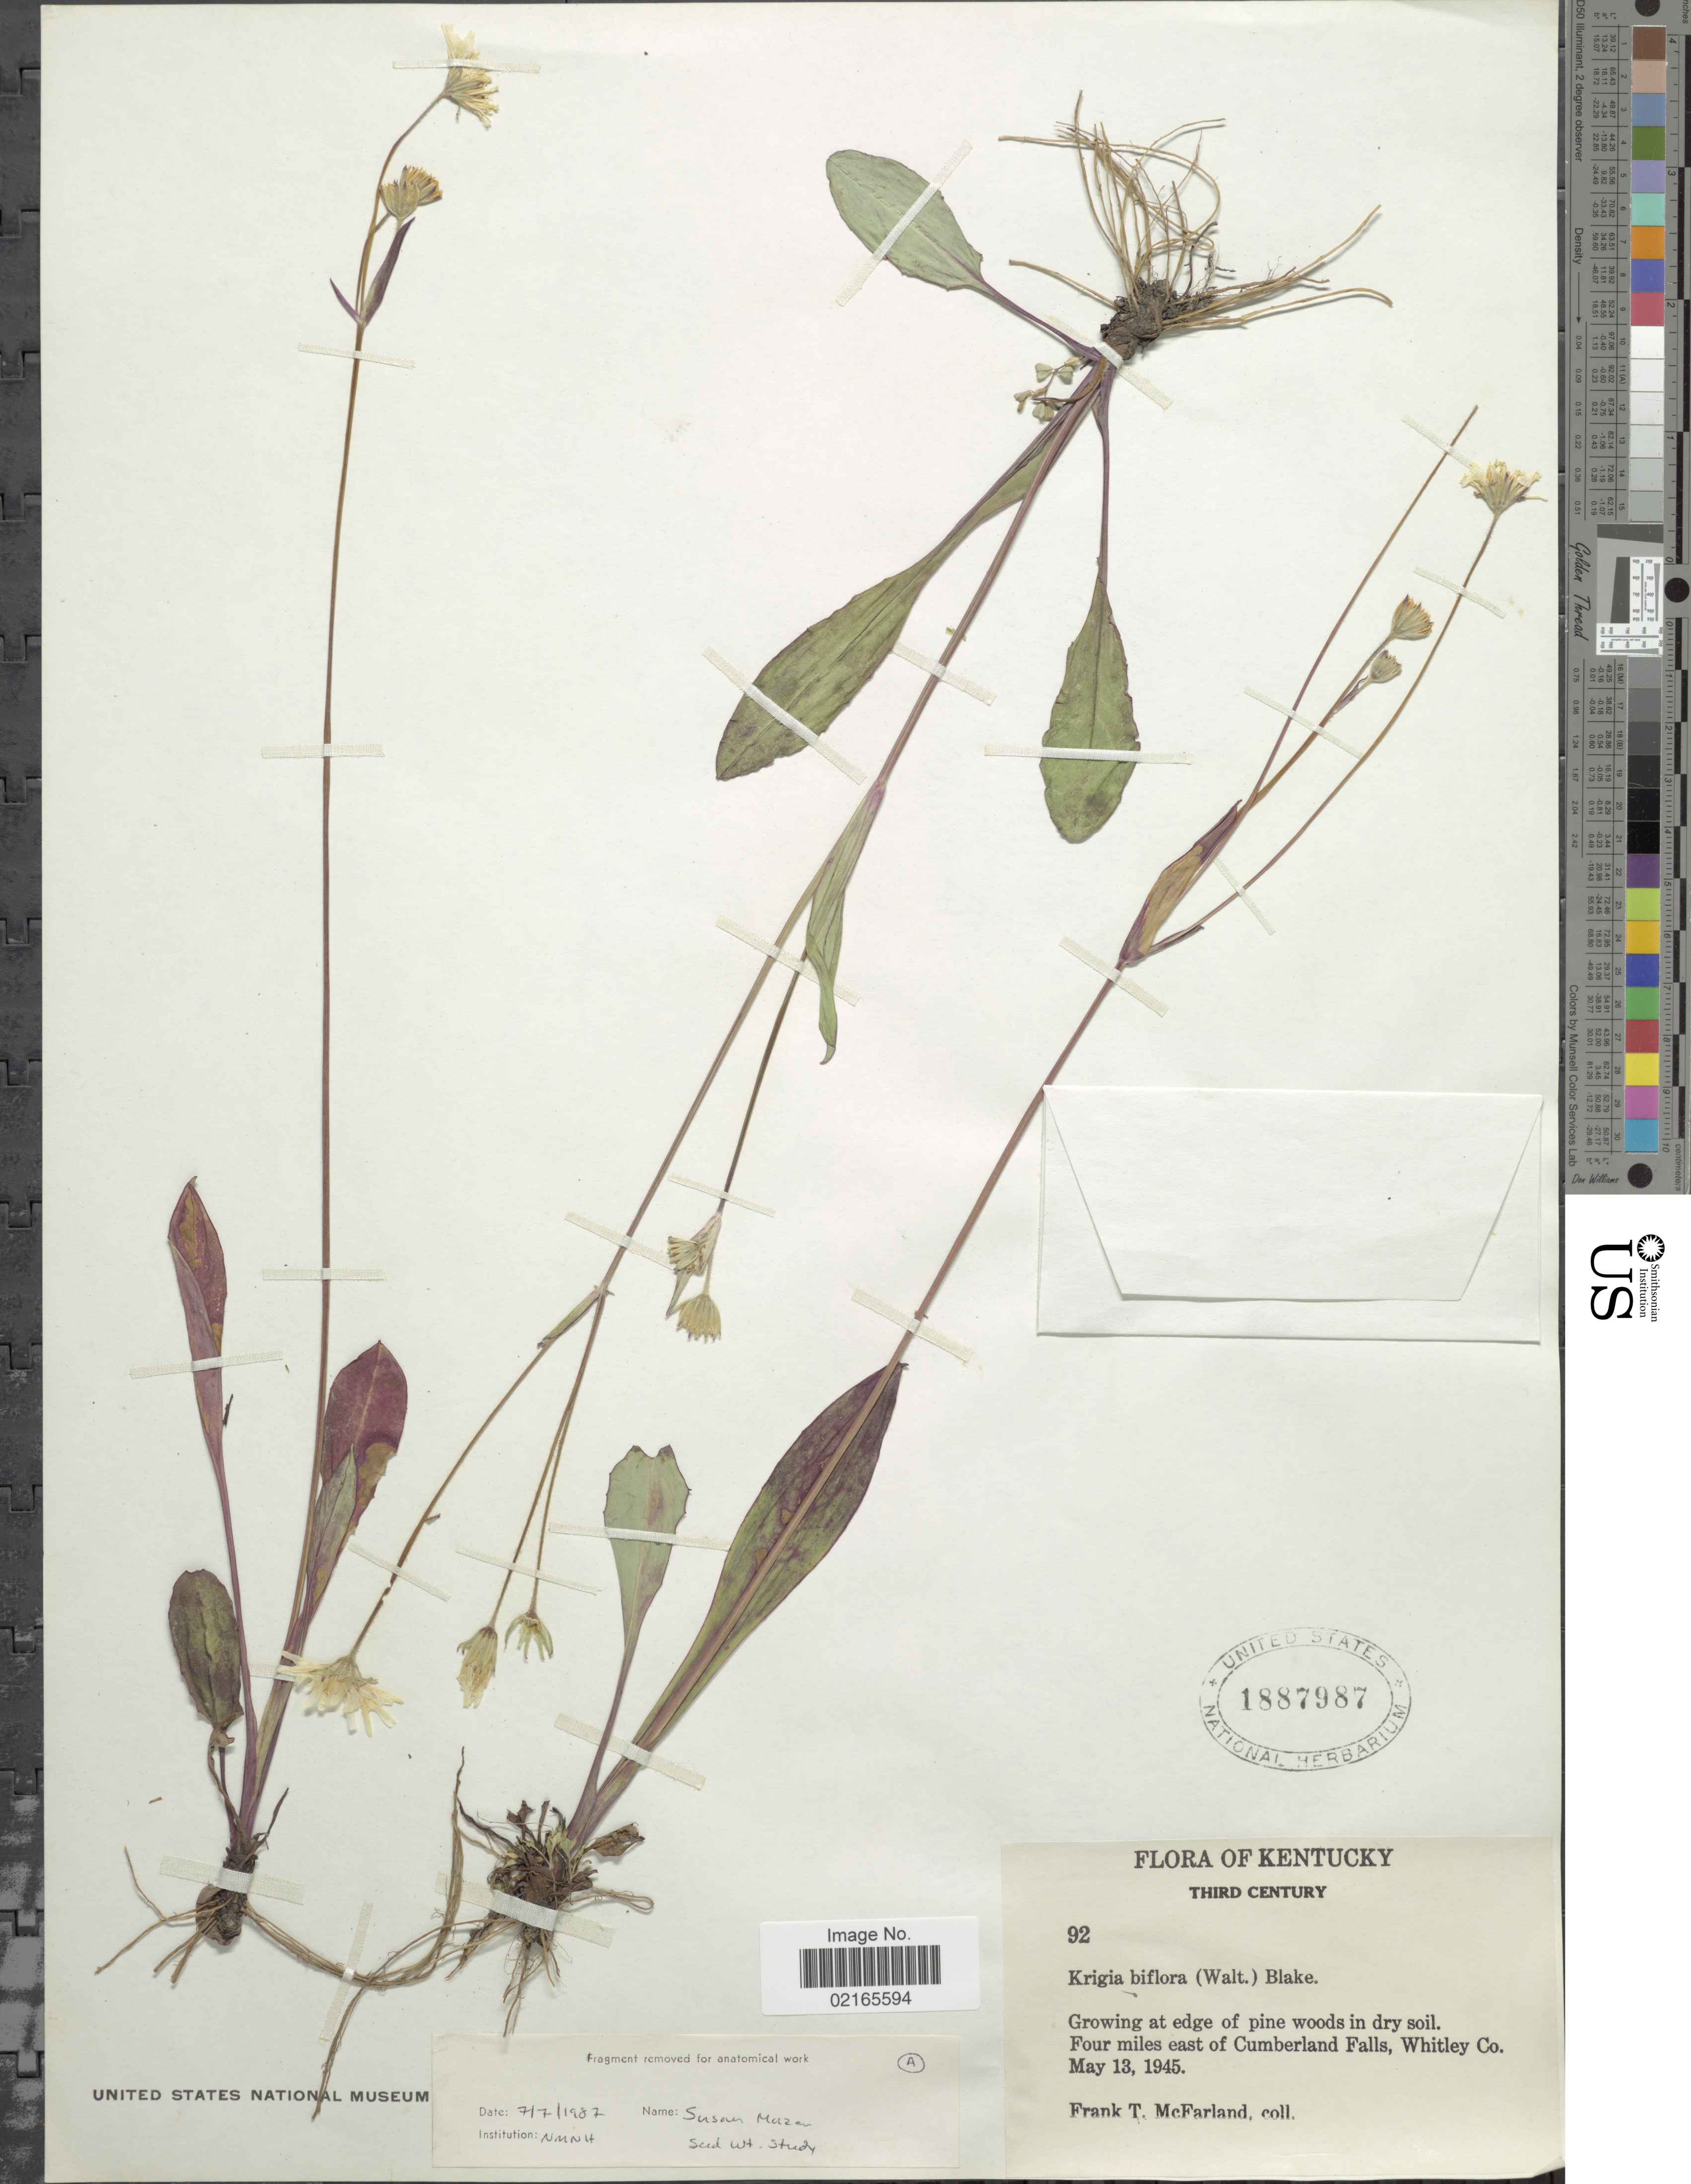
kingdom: Plantae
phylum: Tracheophyta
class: Magnoliopsida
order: Asterales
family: Asteraceae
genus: Krigia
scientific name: Krigia biflora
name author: (Walter) S.F. Blake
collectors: F. McFarland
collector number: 92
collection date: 1945-05-13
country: United States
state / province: Kentucky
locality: Third Century, growing at edge of pine woods in dry soil, four miles east of Cumberland Falls, Whitley Co.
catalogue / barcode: US 1887987